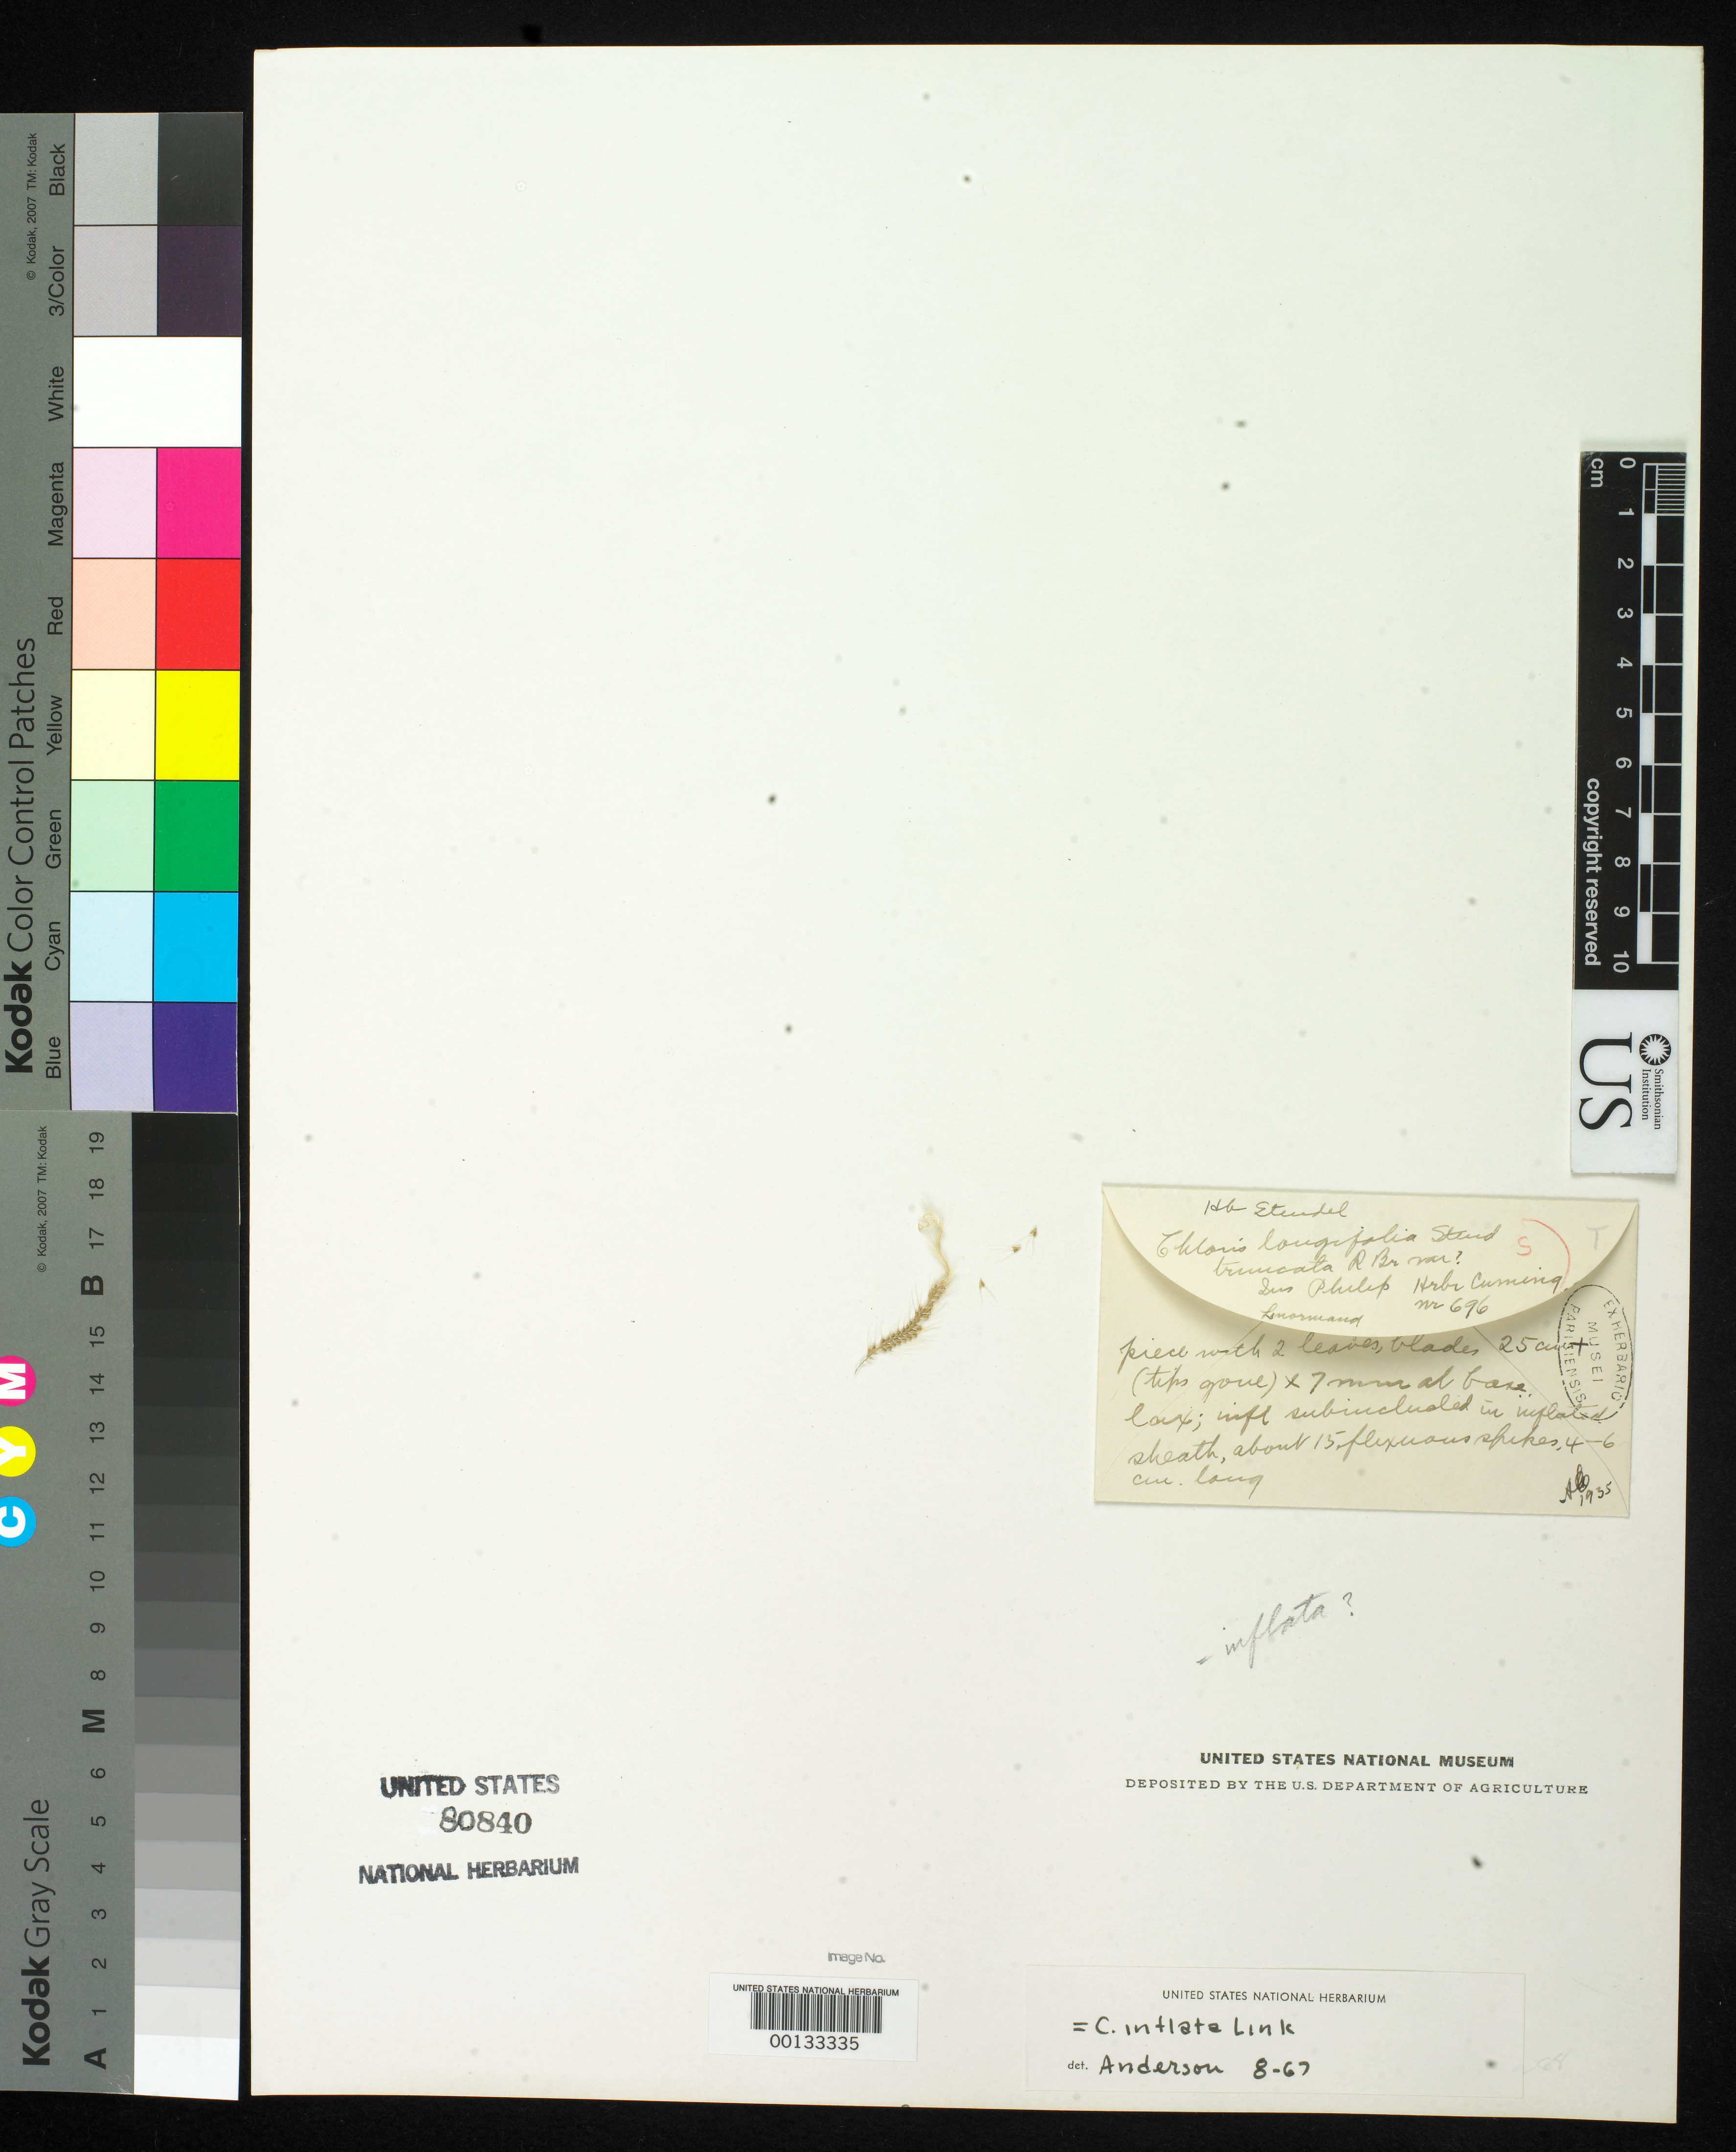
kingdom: Plantae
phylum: Tracheophyta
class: Liliopsida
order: Poales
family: Poaceae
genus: Chloris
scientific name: Chloris longifolia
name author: Steud.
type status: Type Fragment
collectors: S. Lenormand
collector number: Herb. Cuming 696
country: Philippines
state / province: Calabarzon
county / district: Cavite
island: Corregidor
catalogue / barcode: US 80840